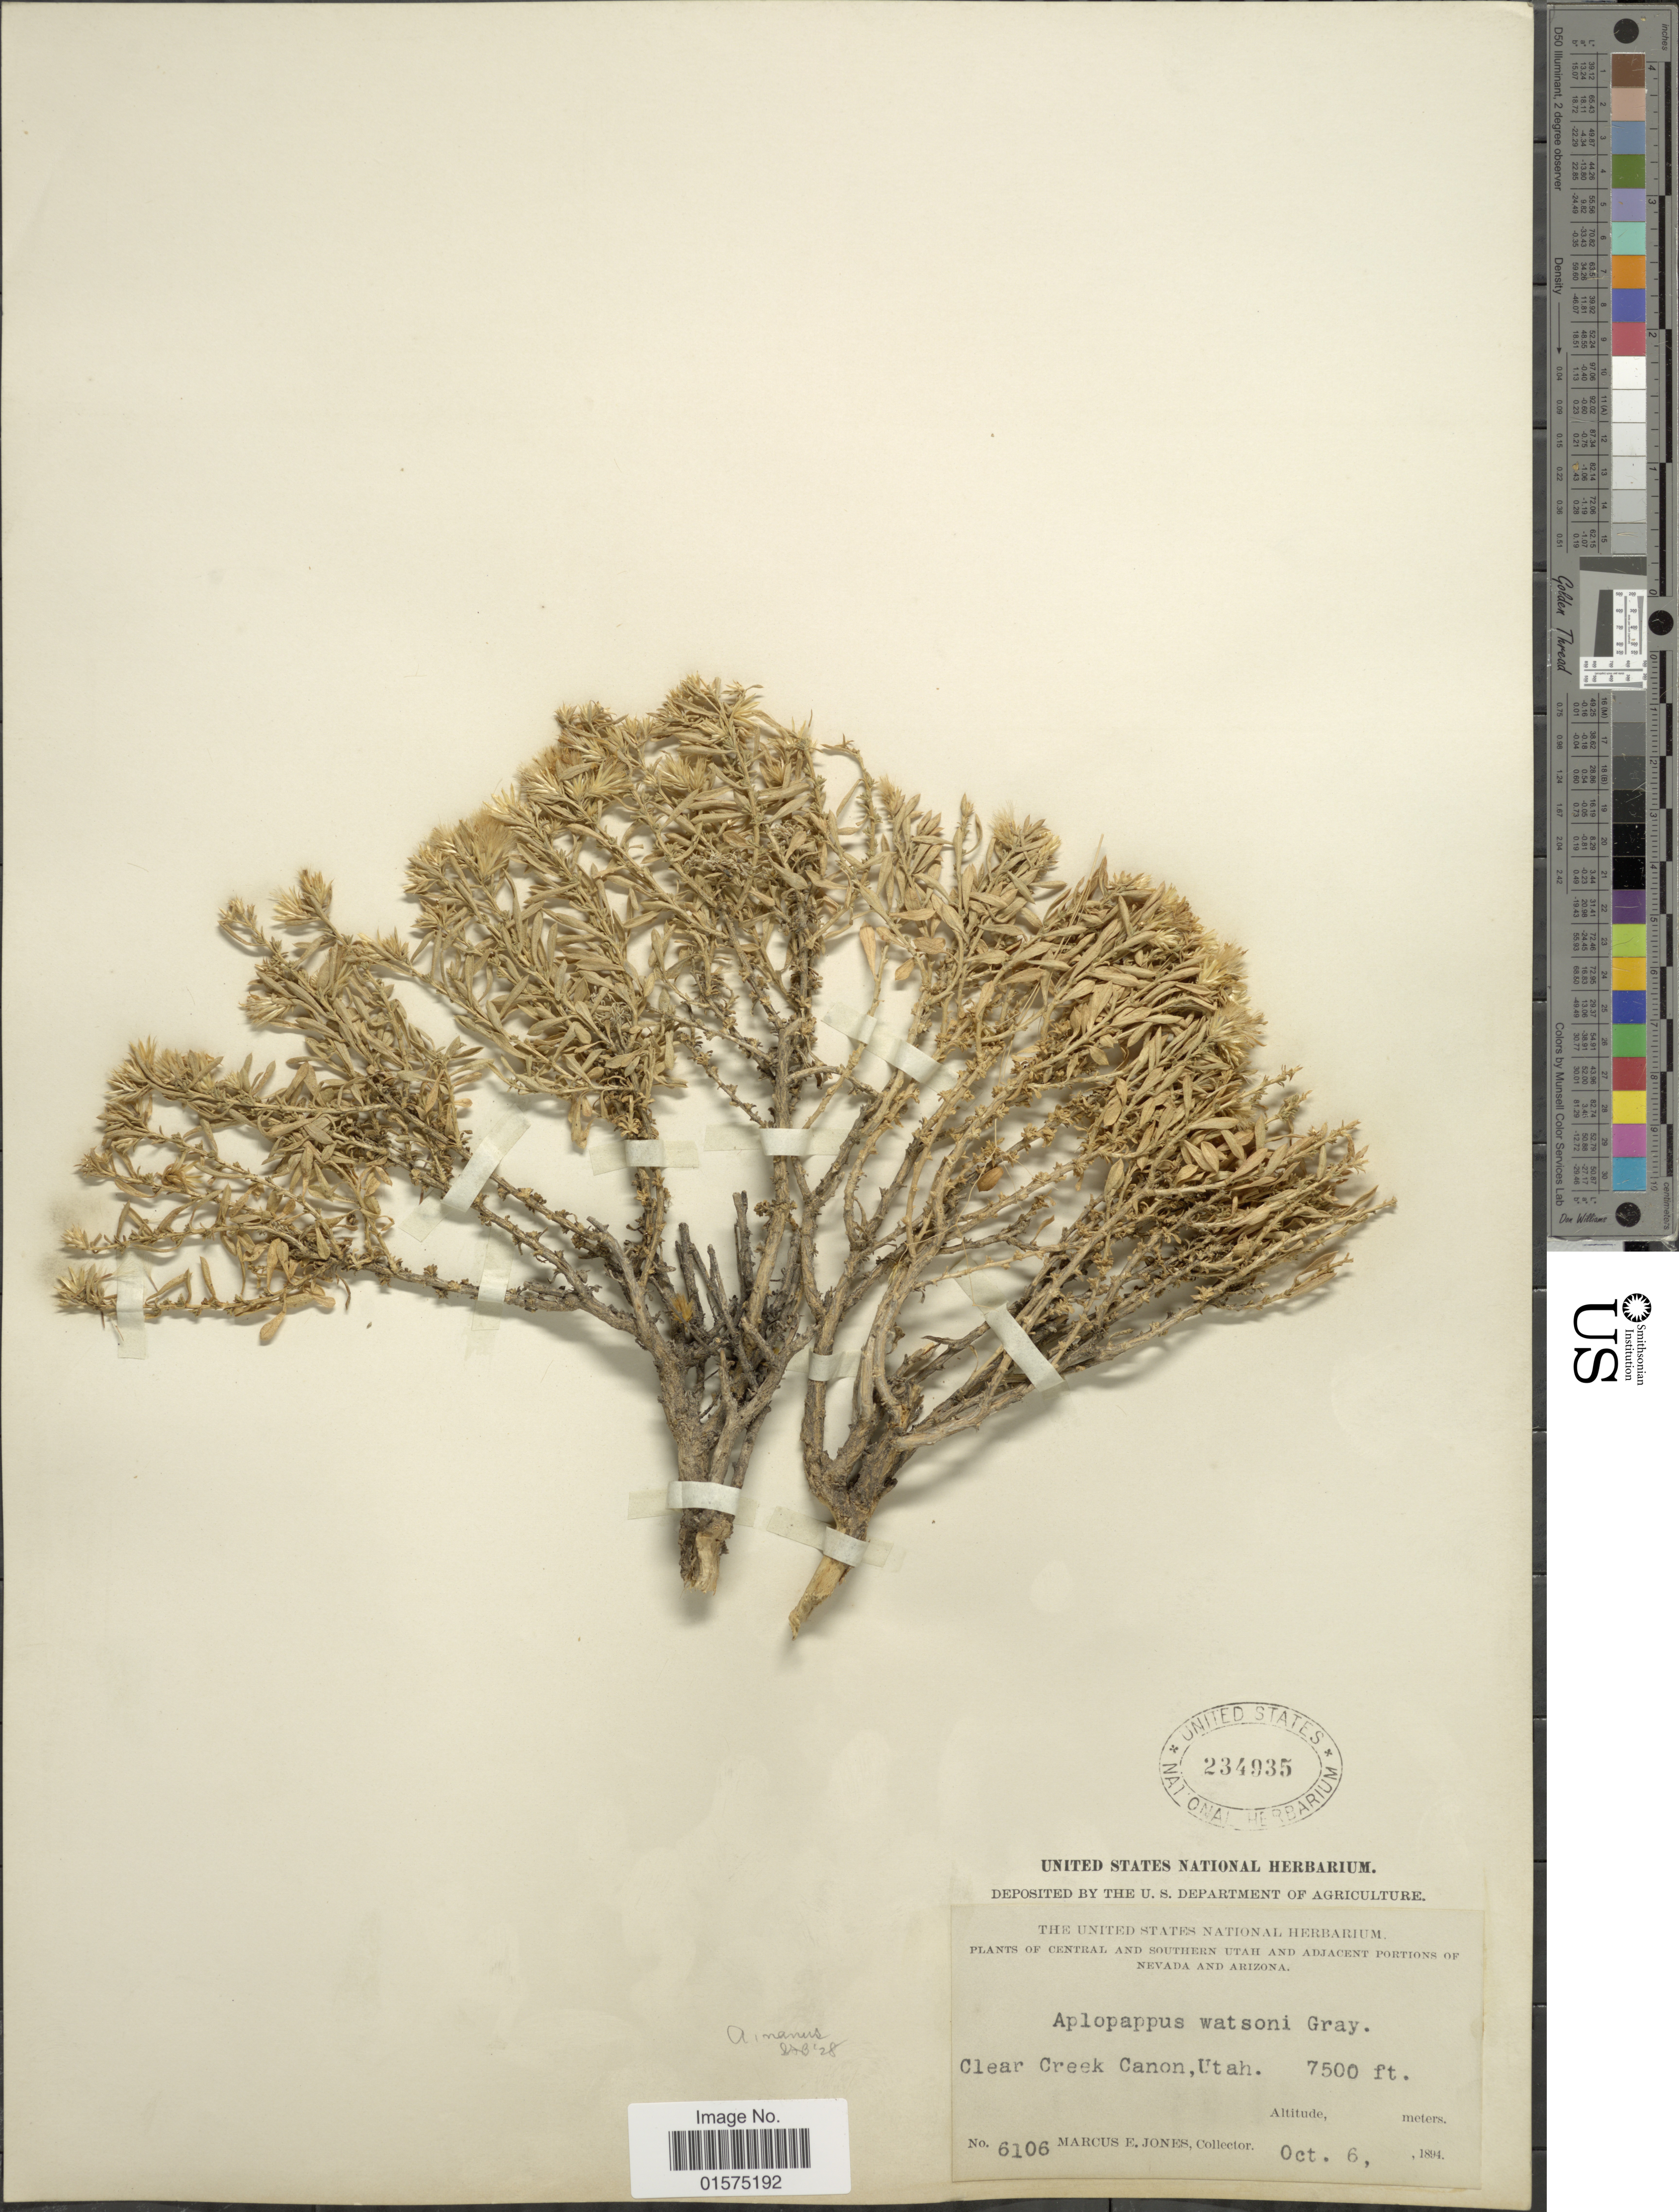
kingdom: Plantae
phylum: Tracheophyta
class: Magnoliopsida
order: Asterales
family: Asteraceae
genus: Ericameria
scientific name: Ericameria nana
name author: Nutt.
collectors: M. E. Jones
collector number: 6106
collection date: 1894-10-06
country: United States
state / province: Utah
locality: Clear Creek Canon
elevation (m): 2286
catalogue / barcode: US 234935